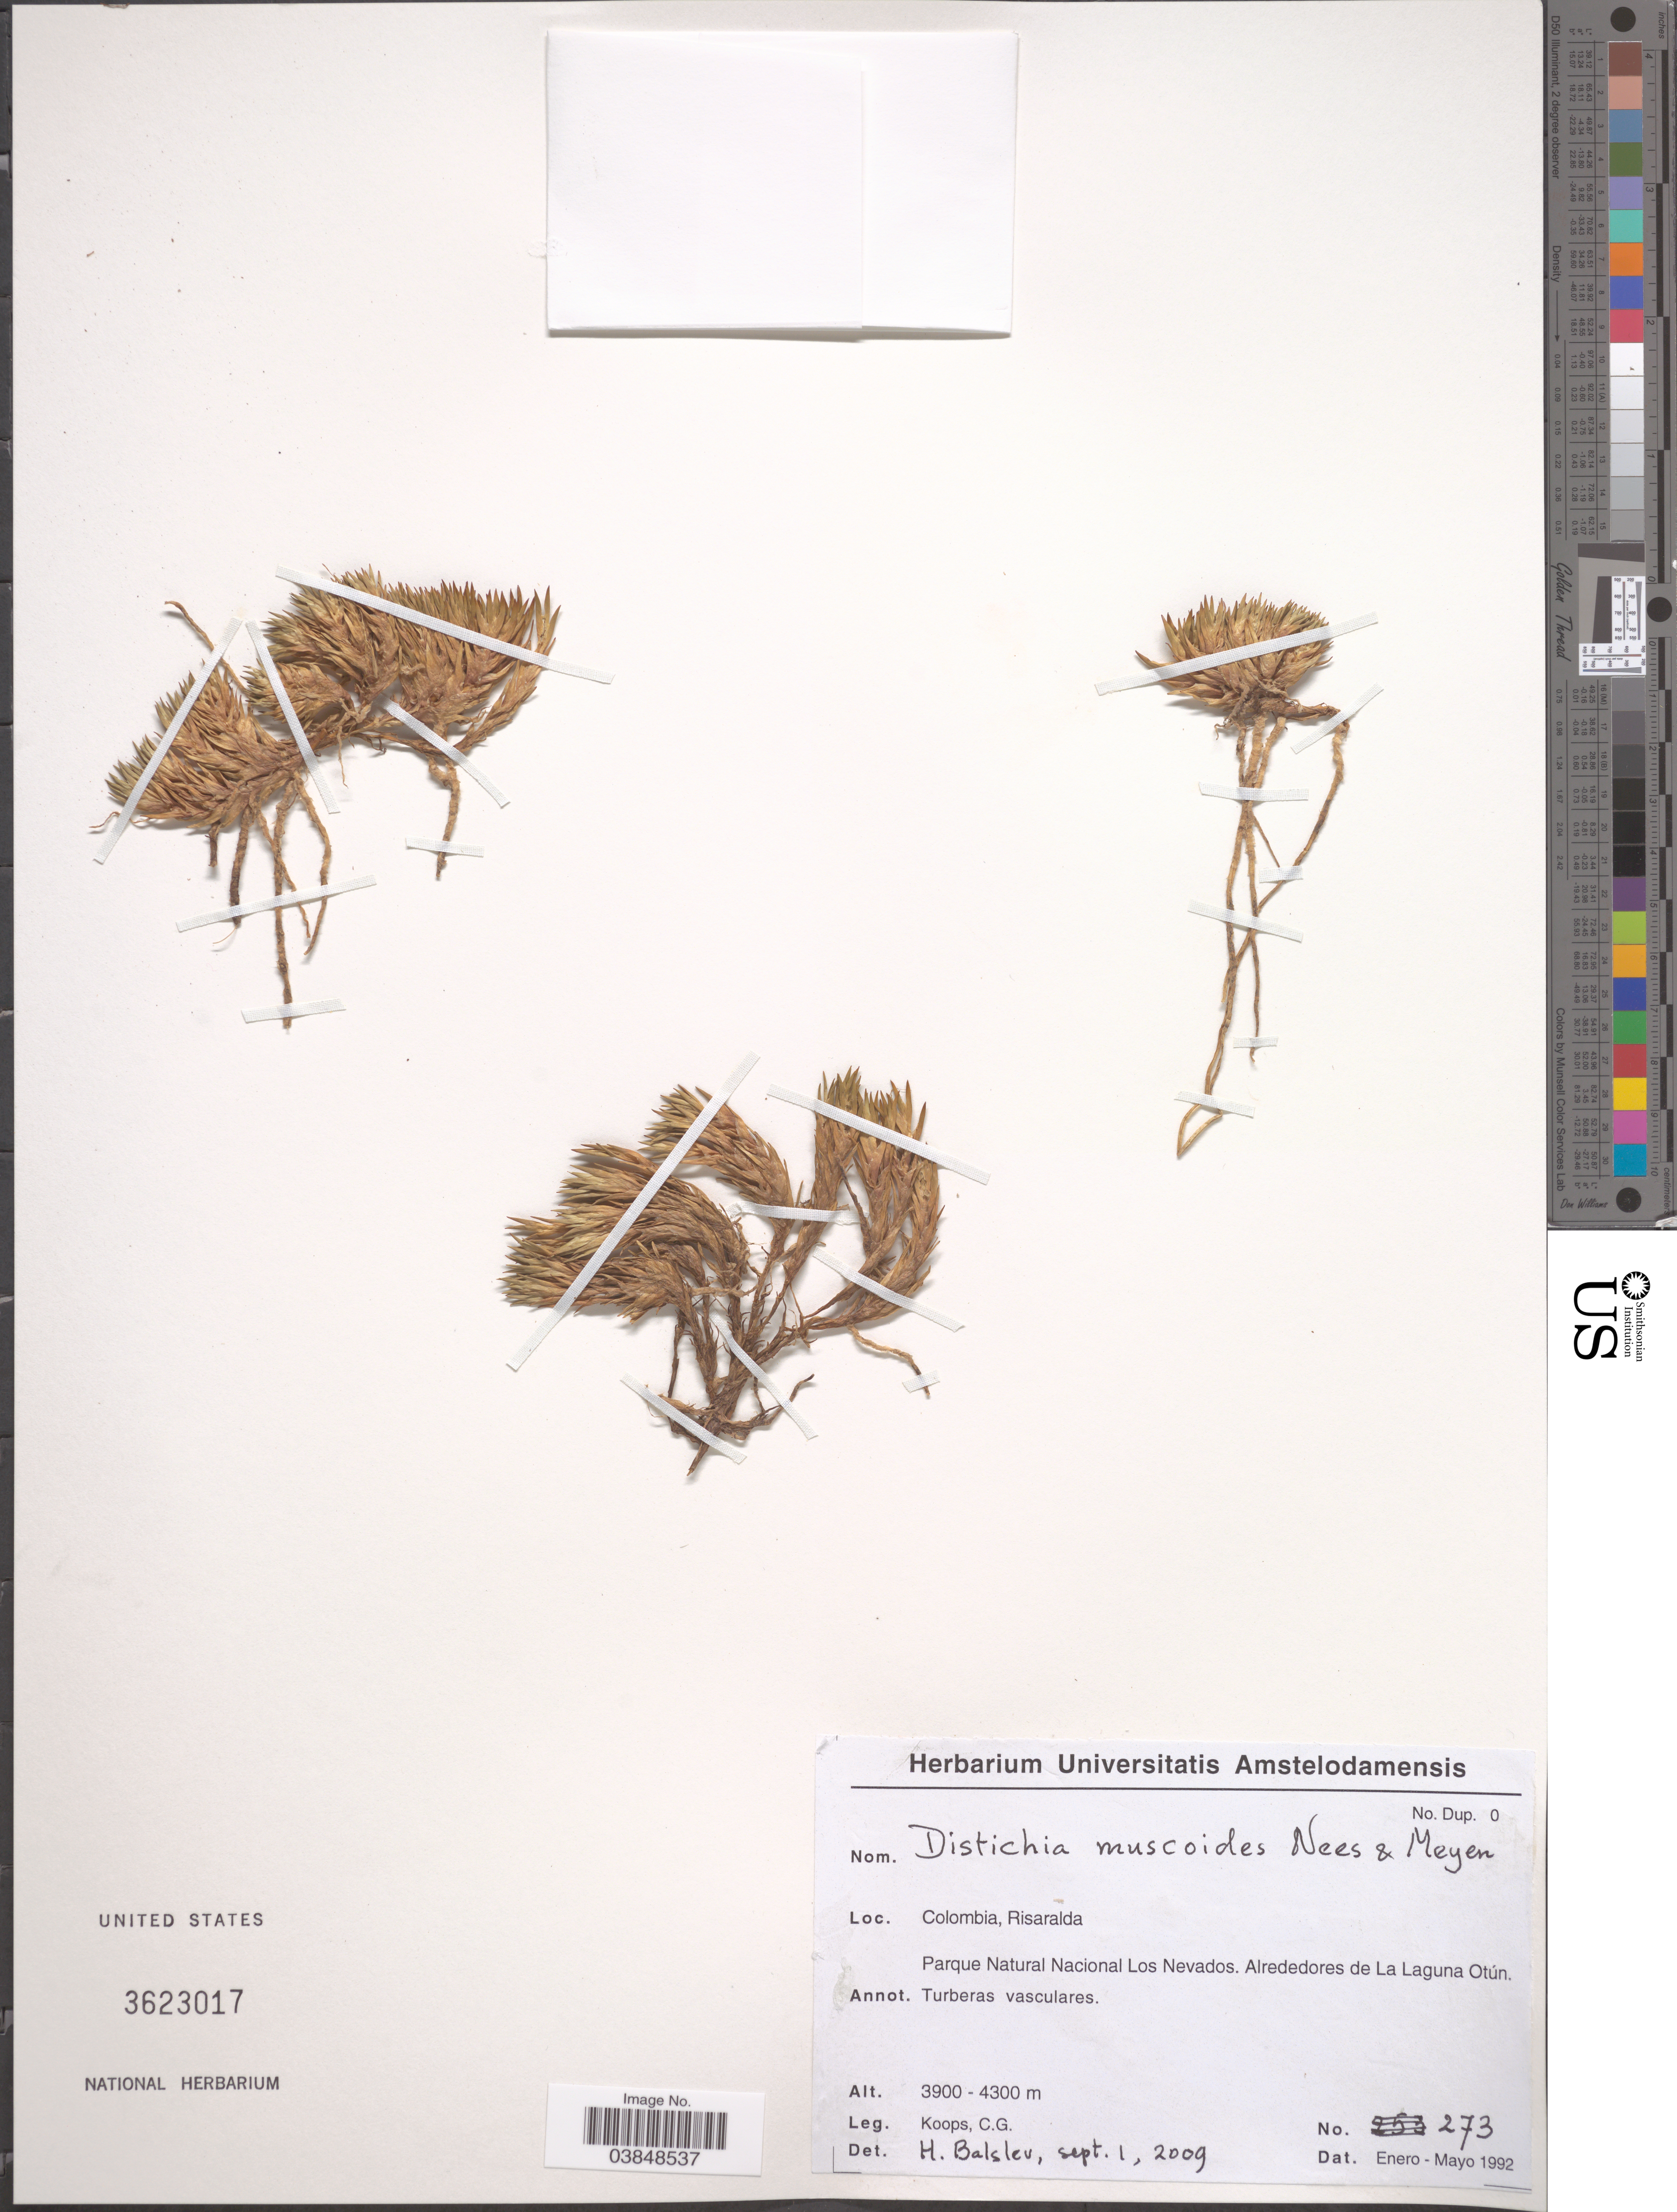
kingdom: Plantae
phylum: Tracheophyta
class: Liliopsida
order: Poales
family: Juncaceae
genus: Distichia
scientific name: Distichia muscoides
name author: Nees & Meyen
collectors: C. Koops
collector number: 273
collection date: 1992-01/1992-05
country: Colombia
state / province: Risaralda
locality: Parque Natural Los Nevados. Alrededores de La Laguna Otún.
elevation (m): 3900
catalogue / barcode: US 3623017